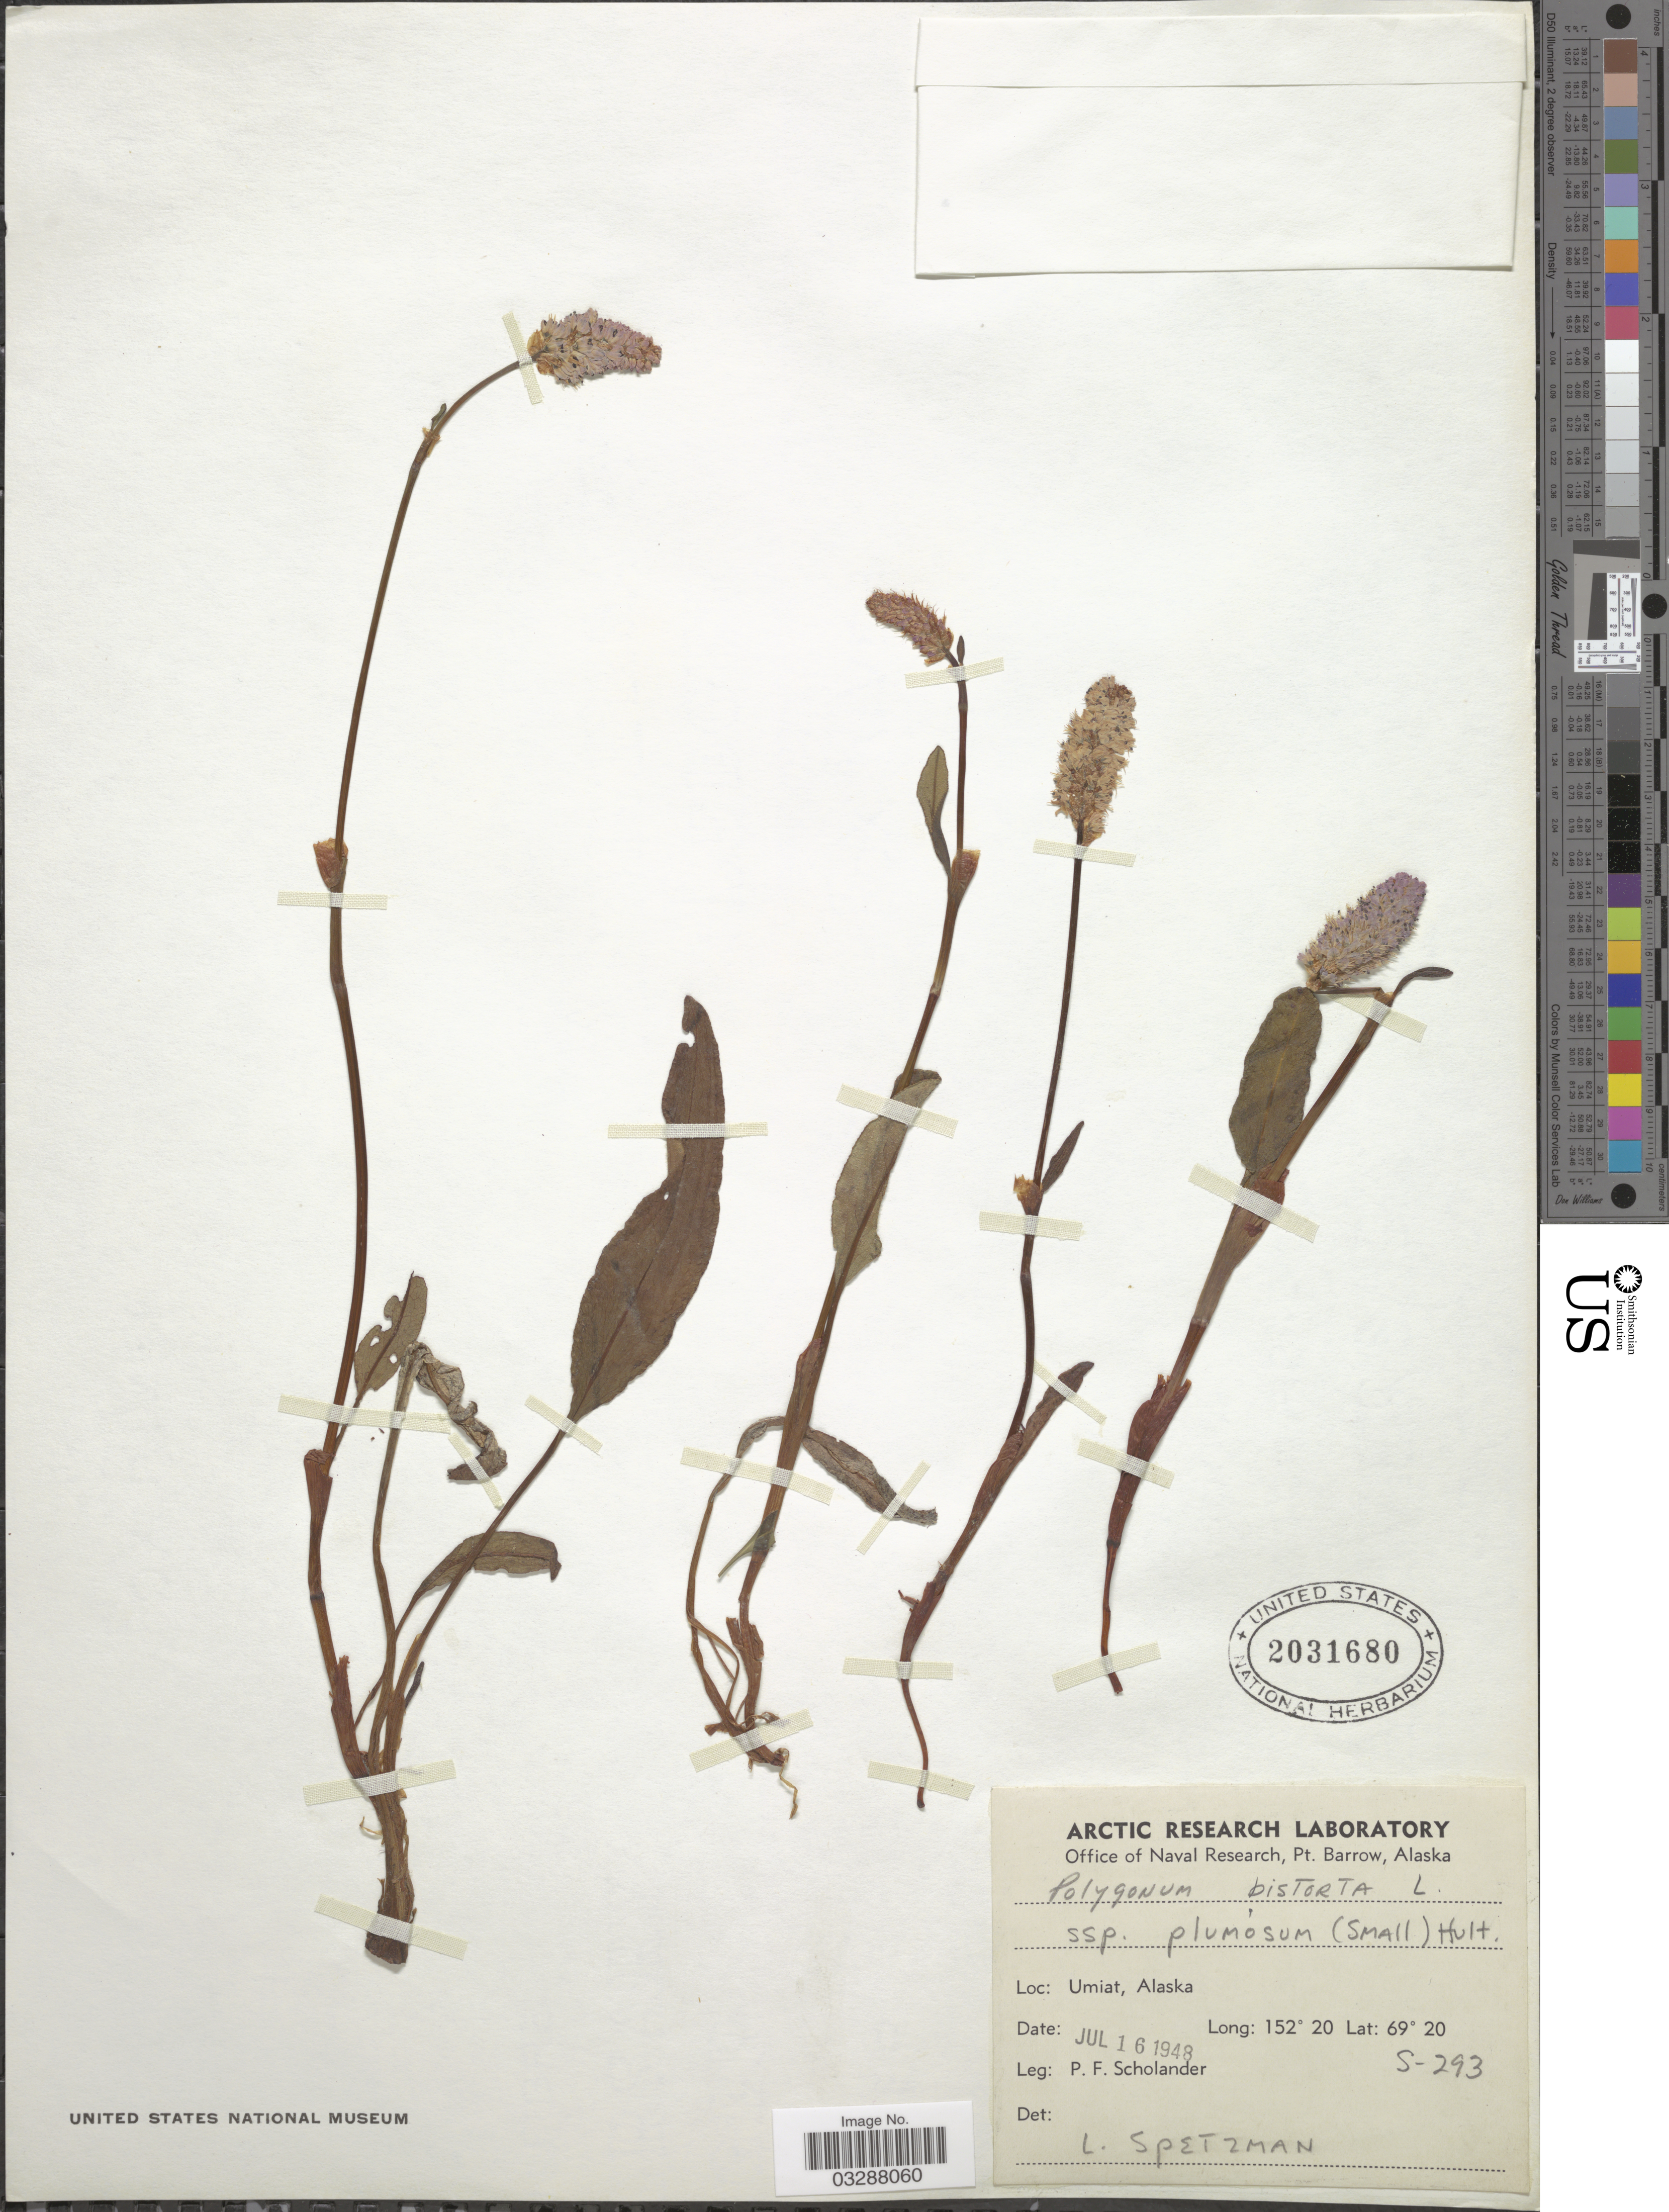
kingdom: Plantae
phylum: Tracheophyta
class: Magnoliopsida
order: Caryophyllales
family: Polygonaceae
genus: Bistorta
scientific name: Bistorta plumosa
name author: (Small) Greene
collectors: P. Scholander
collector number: S-293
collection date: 1948-07-16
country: United States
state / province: Alaska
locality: Umiat.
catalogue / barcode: US 2031680